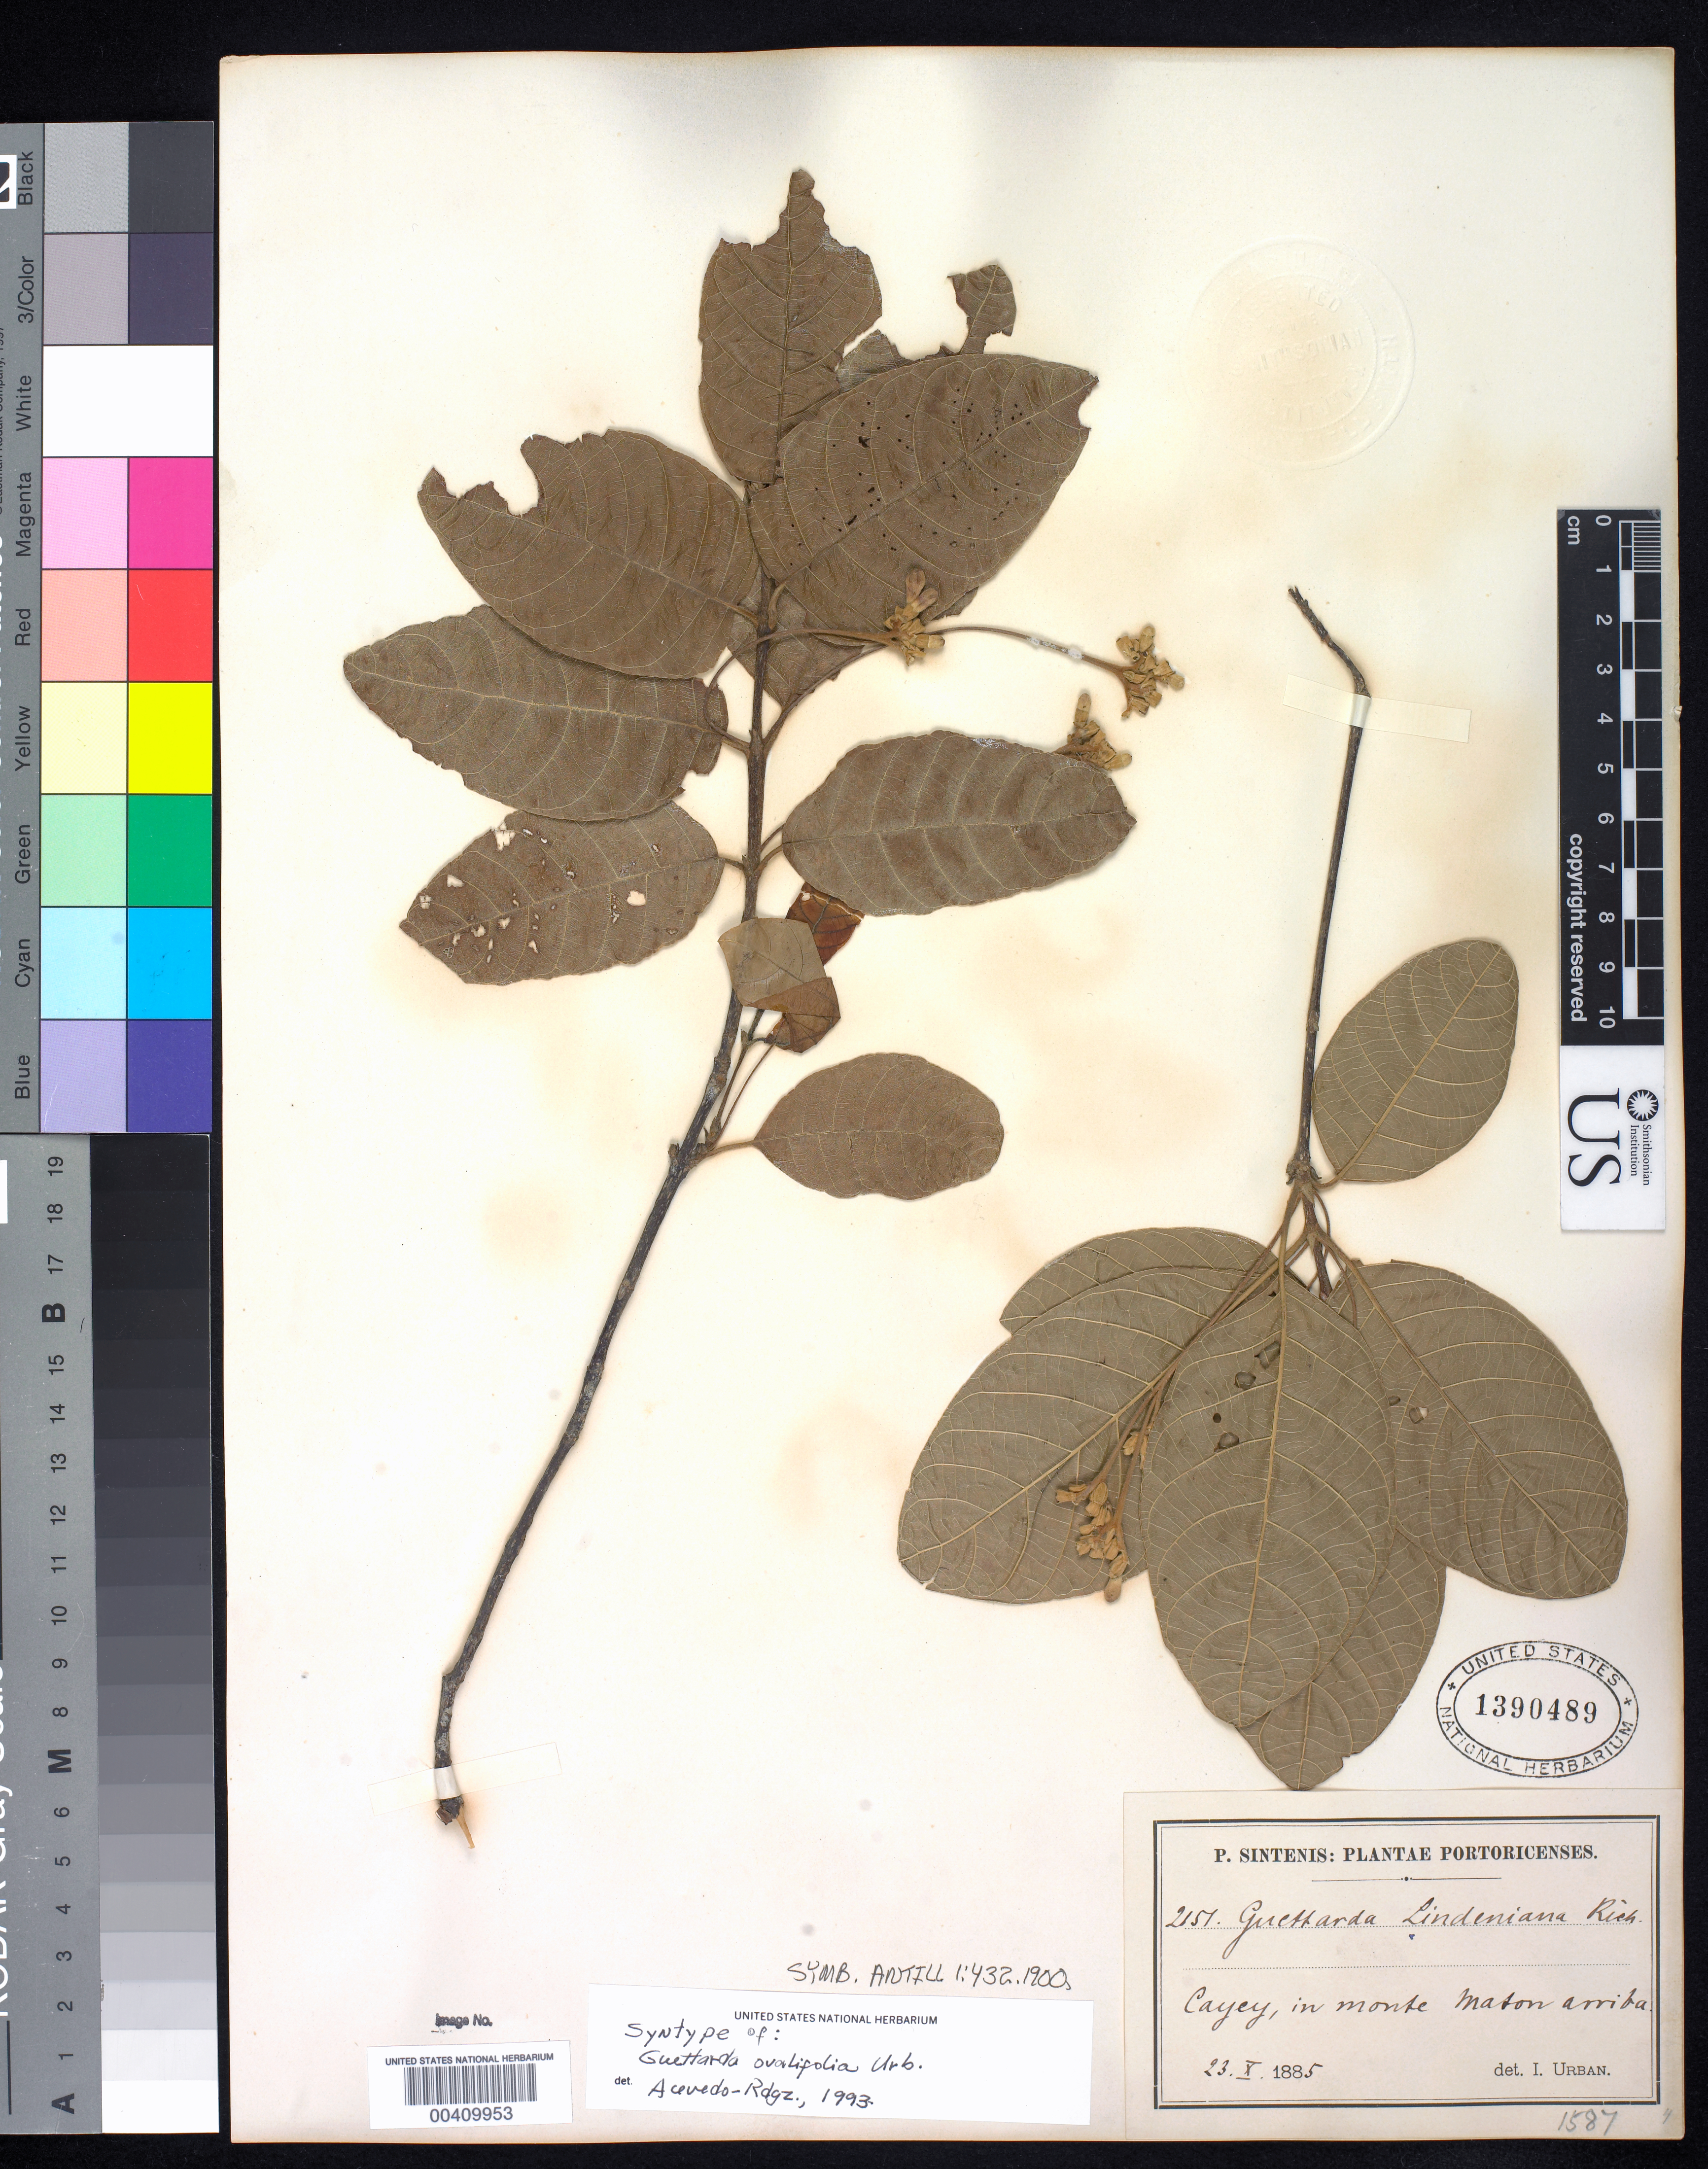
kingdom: Plantae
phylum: Tracheophyta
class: Magnoliopsida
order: Gentianales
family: Rubiaceae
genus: Guettarda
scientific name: Guettarda ovalifolia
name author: Urb.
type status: Syntype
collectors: P. Sintenis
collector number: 2151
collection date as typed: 23 Oct 1885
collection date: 1885-10-23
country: Puerto Rico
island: Greater Antilles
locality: Cayey, in Monte Mason Arriba.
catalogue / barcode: US 1390489